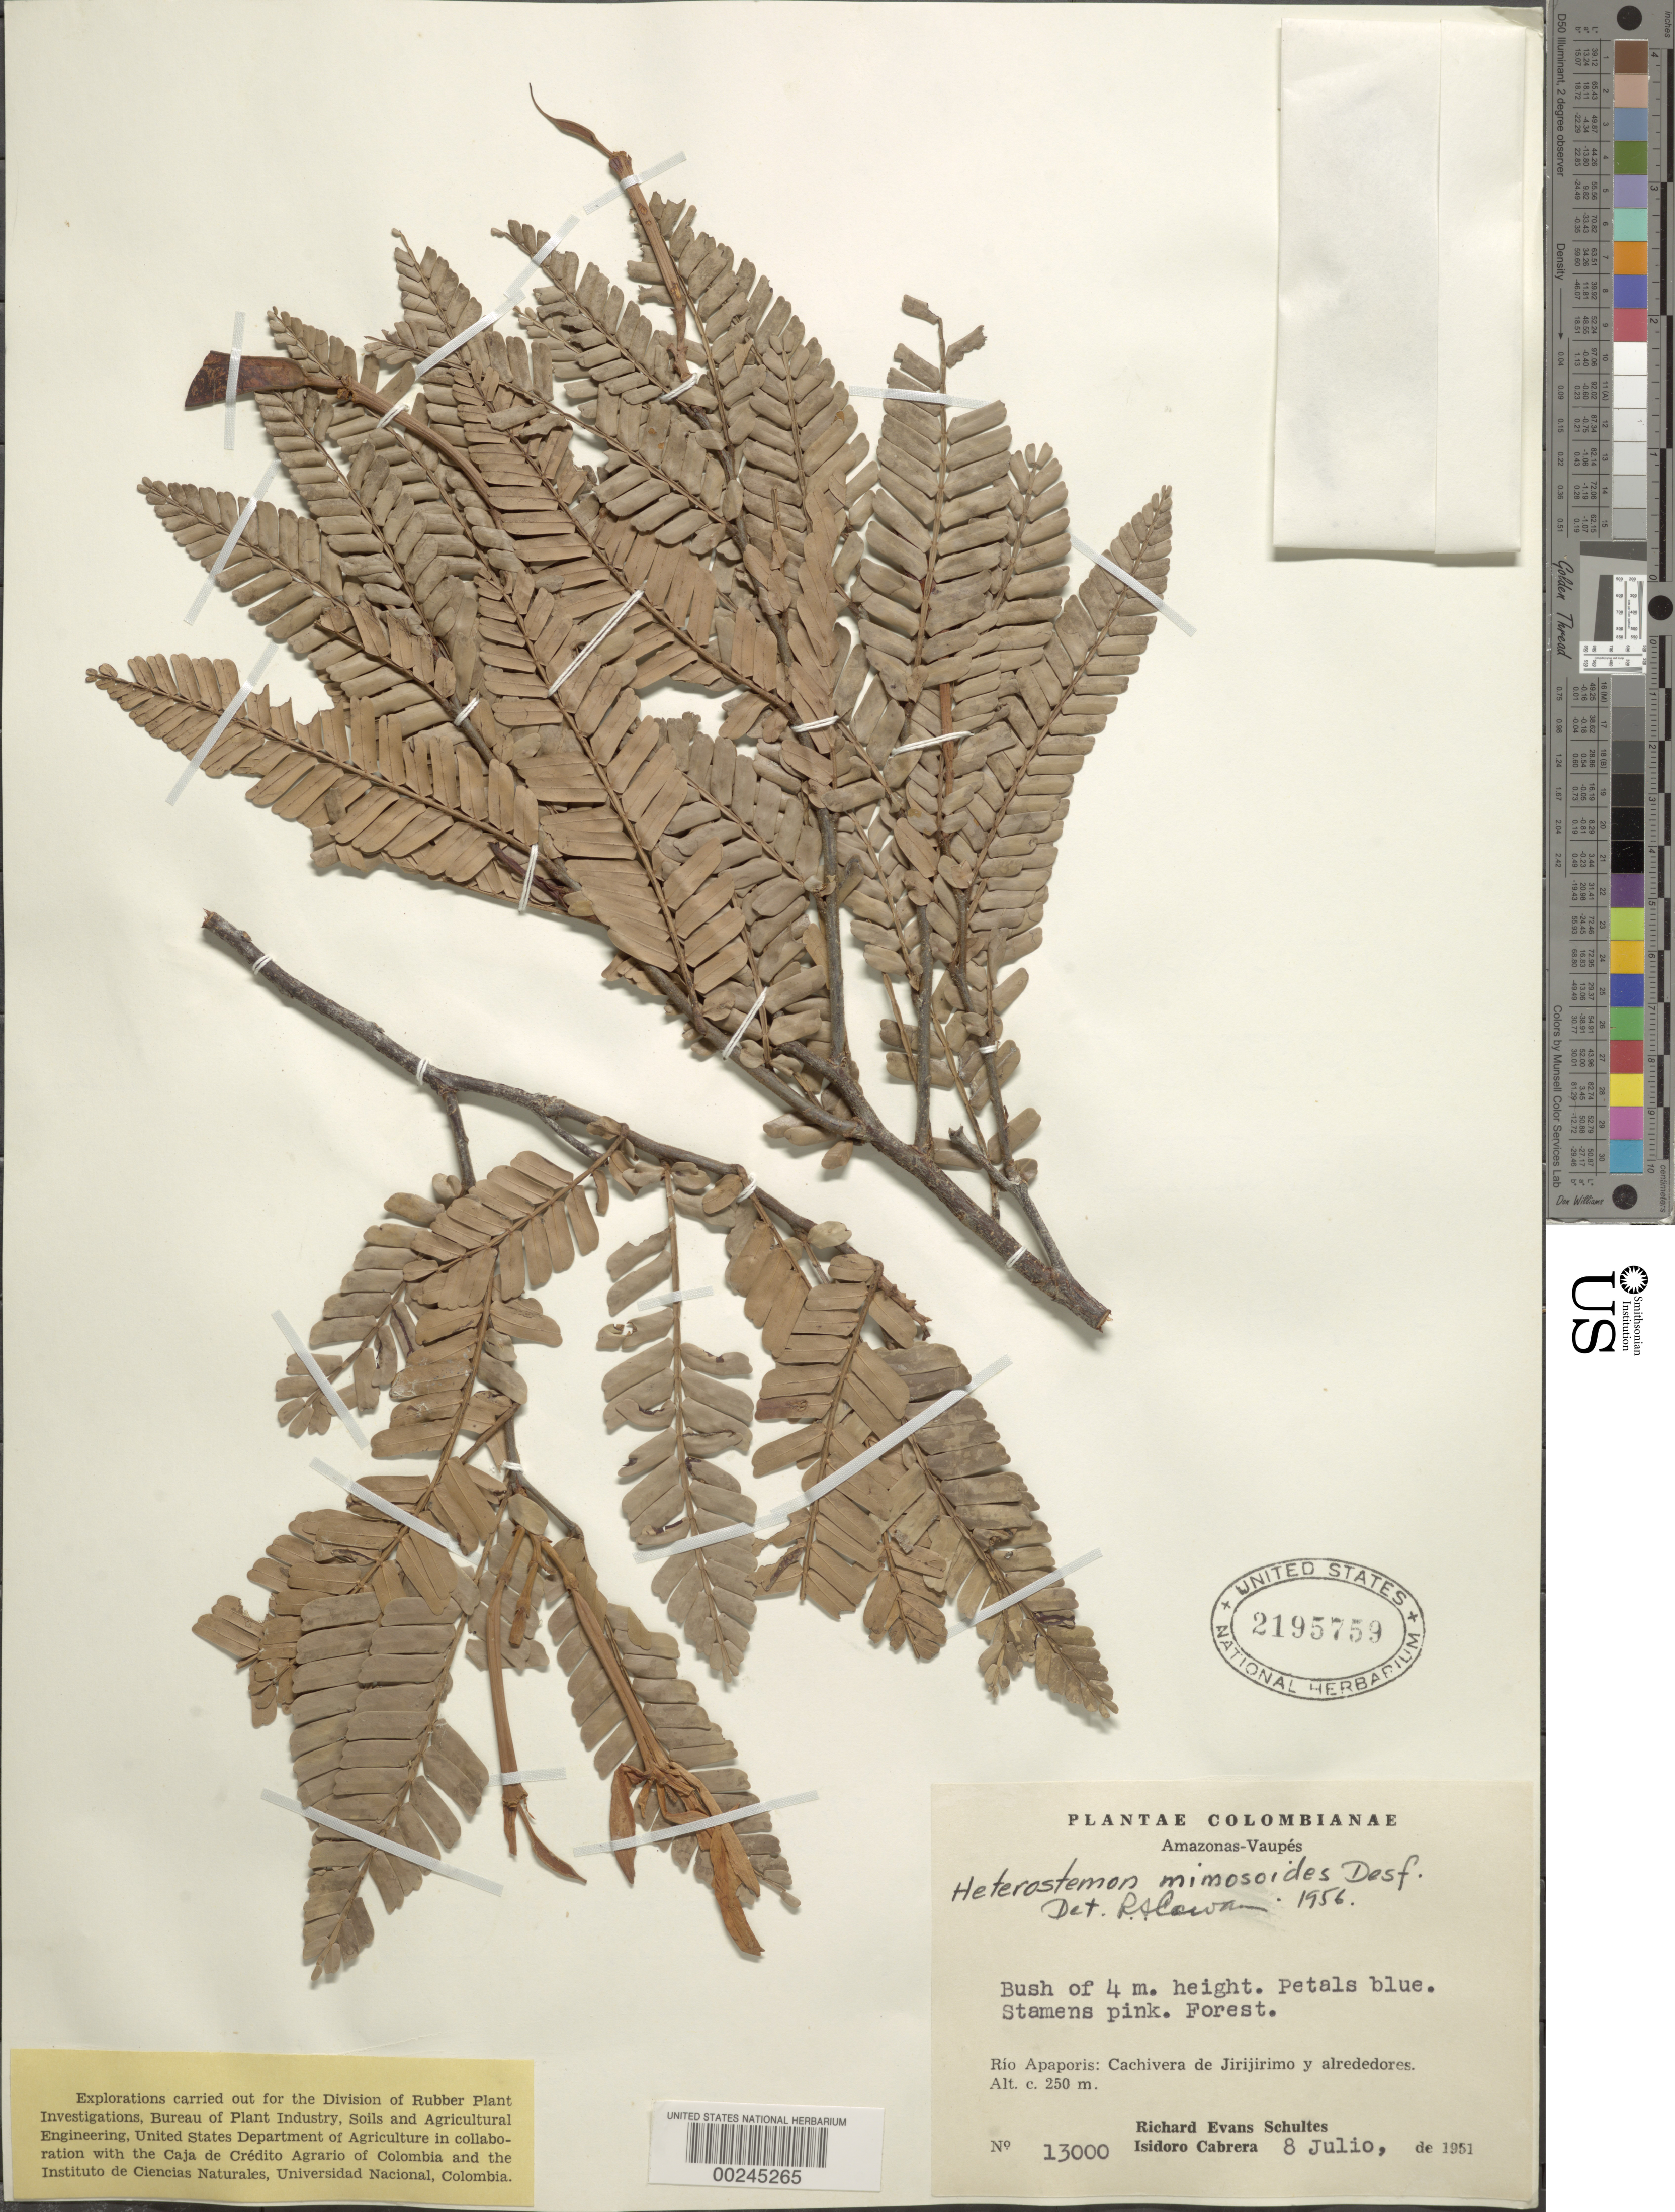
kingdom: Plantae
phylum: Tracheophyta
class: Magnoliopsida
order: Fabales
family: Fabaceae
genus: Heterostemon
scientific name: Heterostemon mimosoides var. mimosoides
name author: Desf.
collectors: R. E. Schultes & I. Cabrera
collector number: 13000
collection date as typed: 08 Jul 1951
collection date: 1951-07-08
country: Colombia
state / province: Amazônas / Vaupés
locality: Rio Apaporis: Cachivera de Jirijirimo and vicinity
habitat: Forest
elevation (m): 250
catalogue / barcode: US 2195759